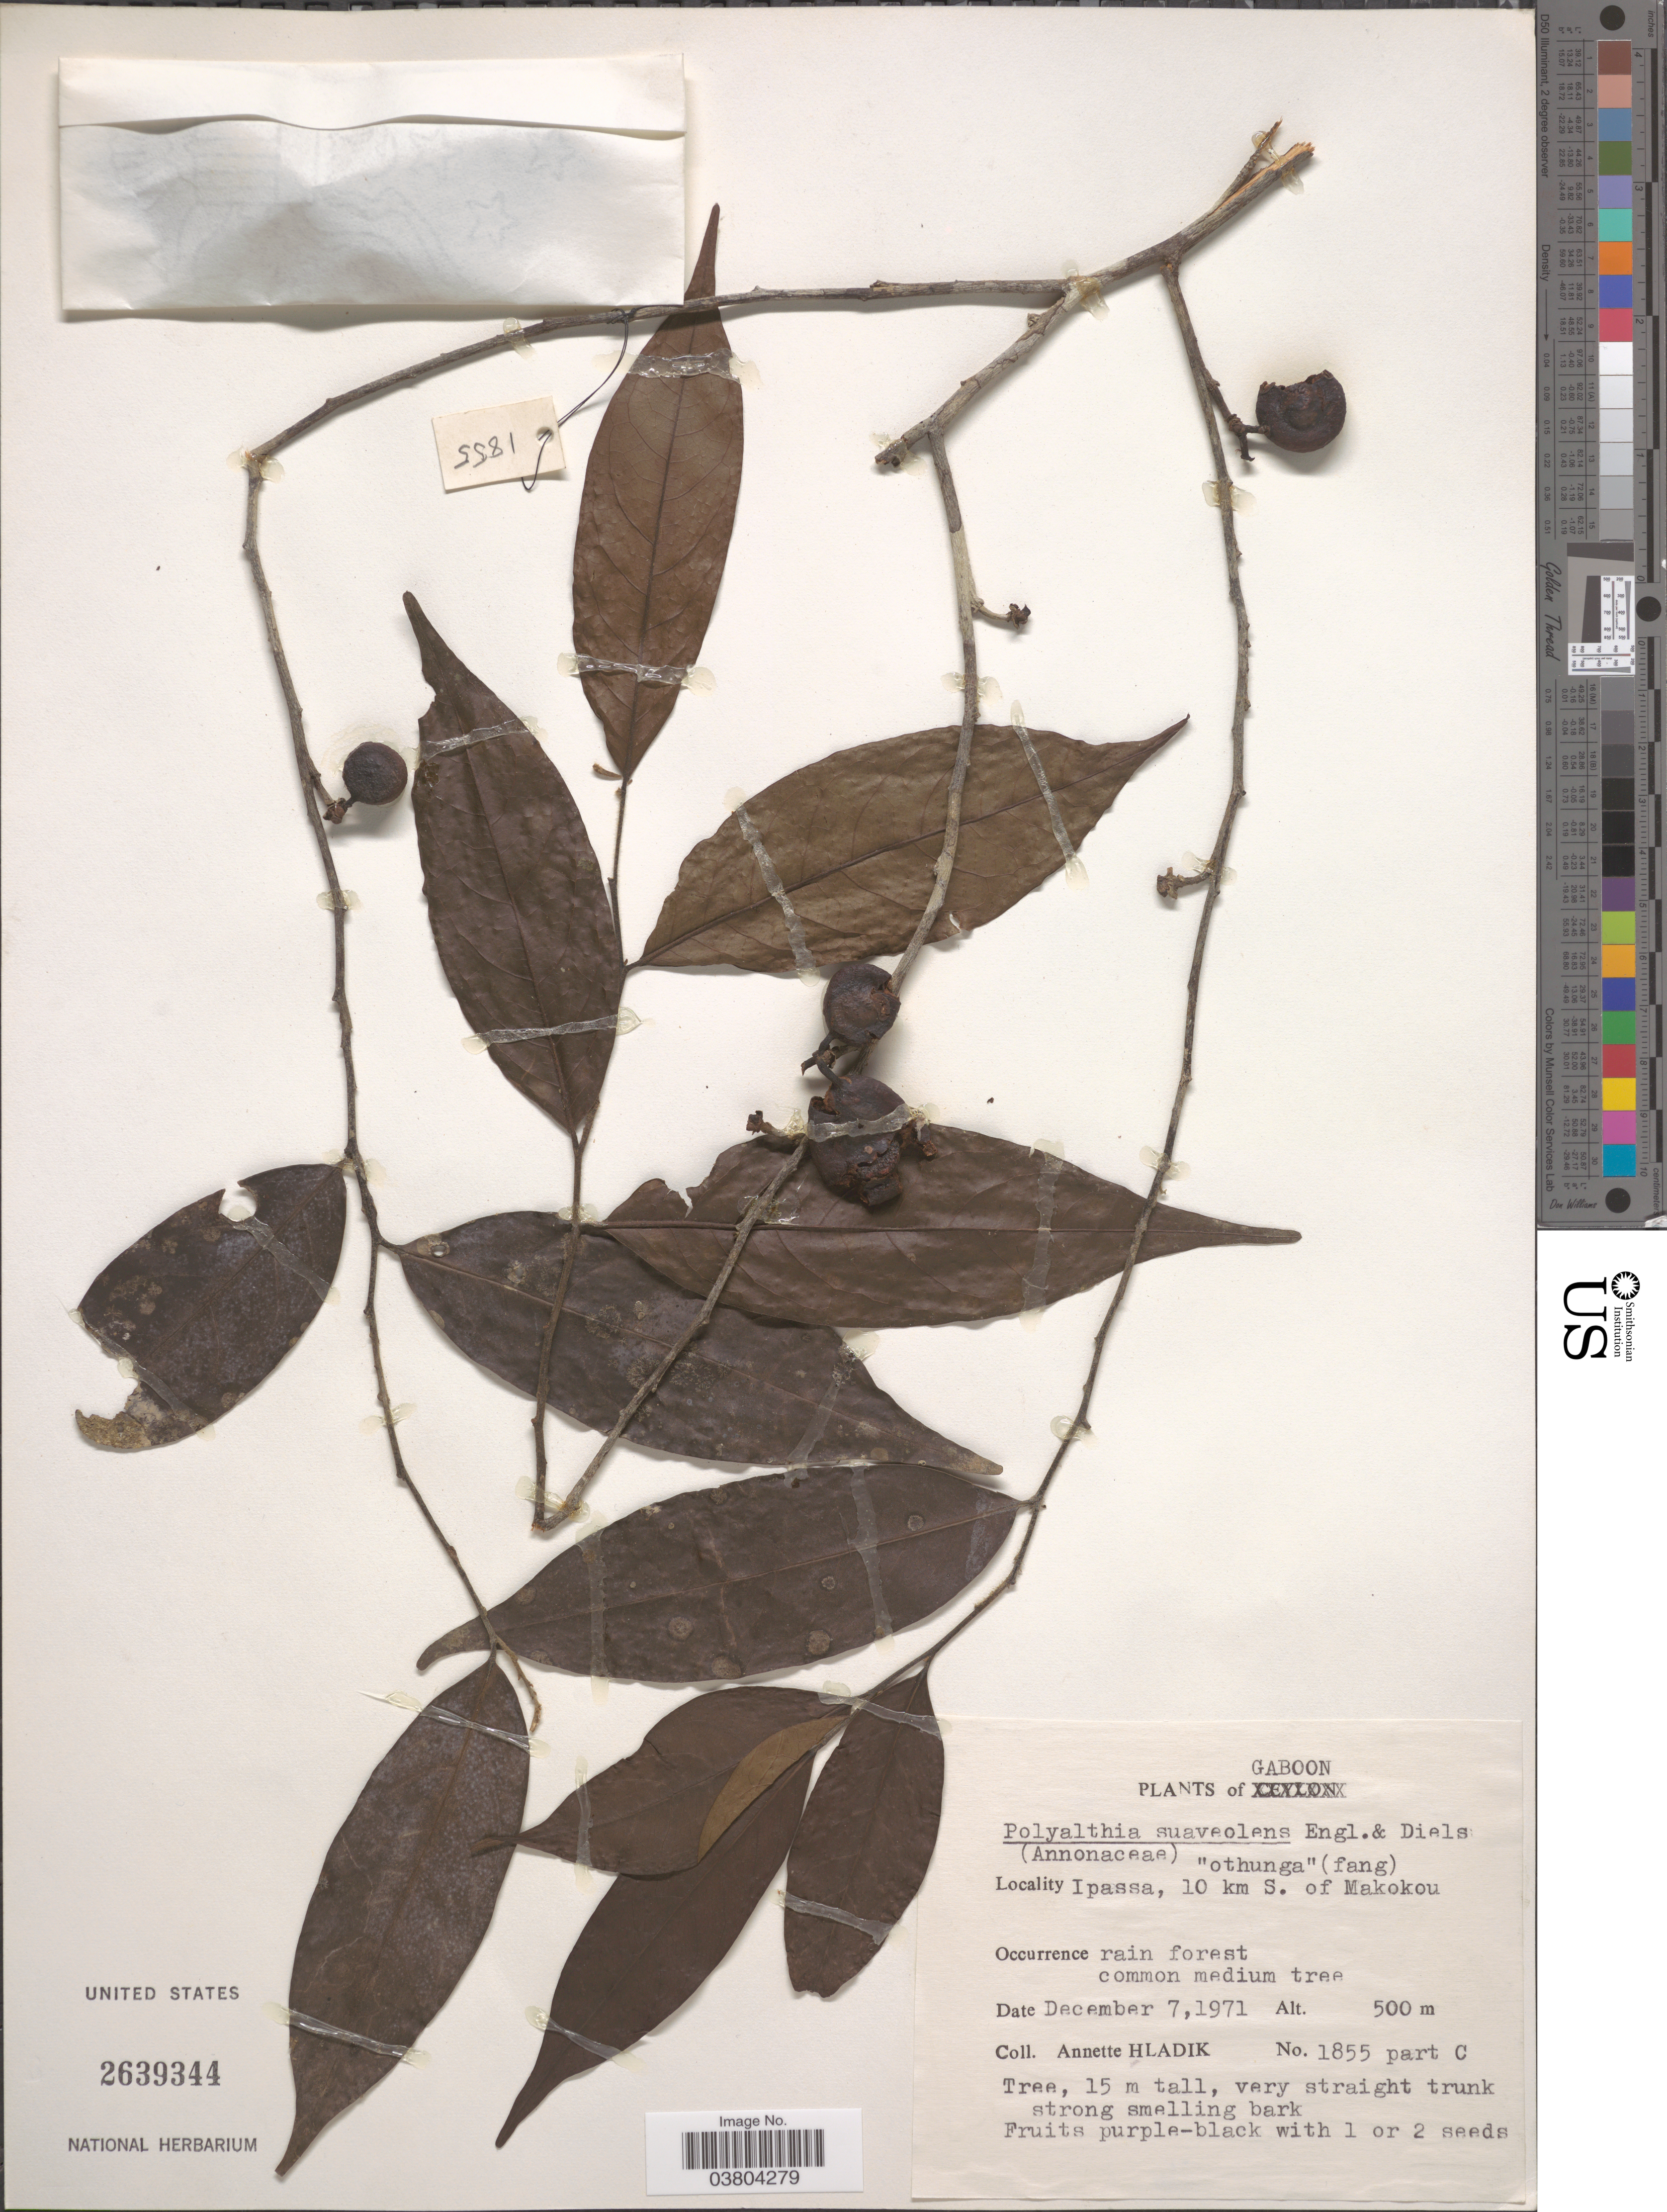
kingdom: Plantae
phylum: Tracheophyta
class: Magnoliopsida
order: Magnoliales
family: Annonaceae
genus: Greenwayodendron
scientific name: Greenwayodendron suaveolens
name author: (Engl. & Diels) Verdc.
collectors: A. Hladik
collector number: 1855 part C?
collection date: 1971-12-07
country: Gabon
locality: Ipassa, 10 km S. of Makokou.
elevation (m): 500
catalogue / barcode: US 2639344